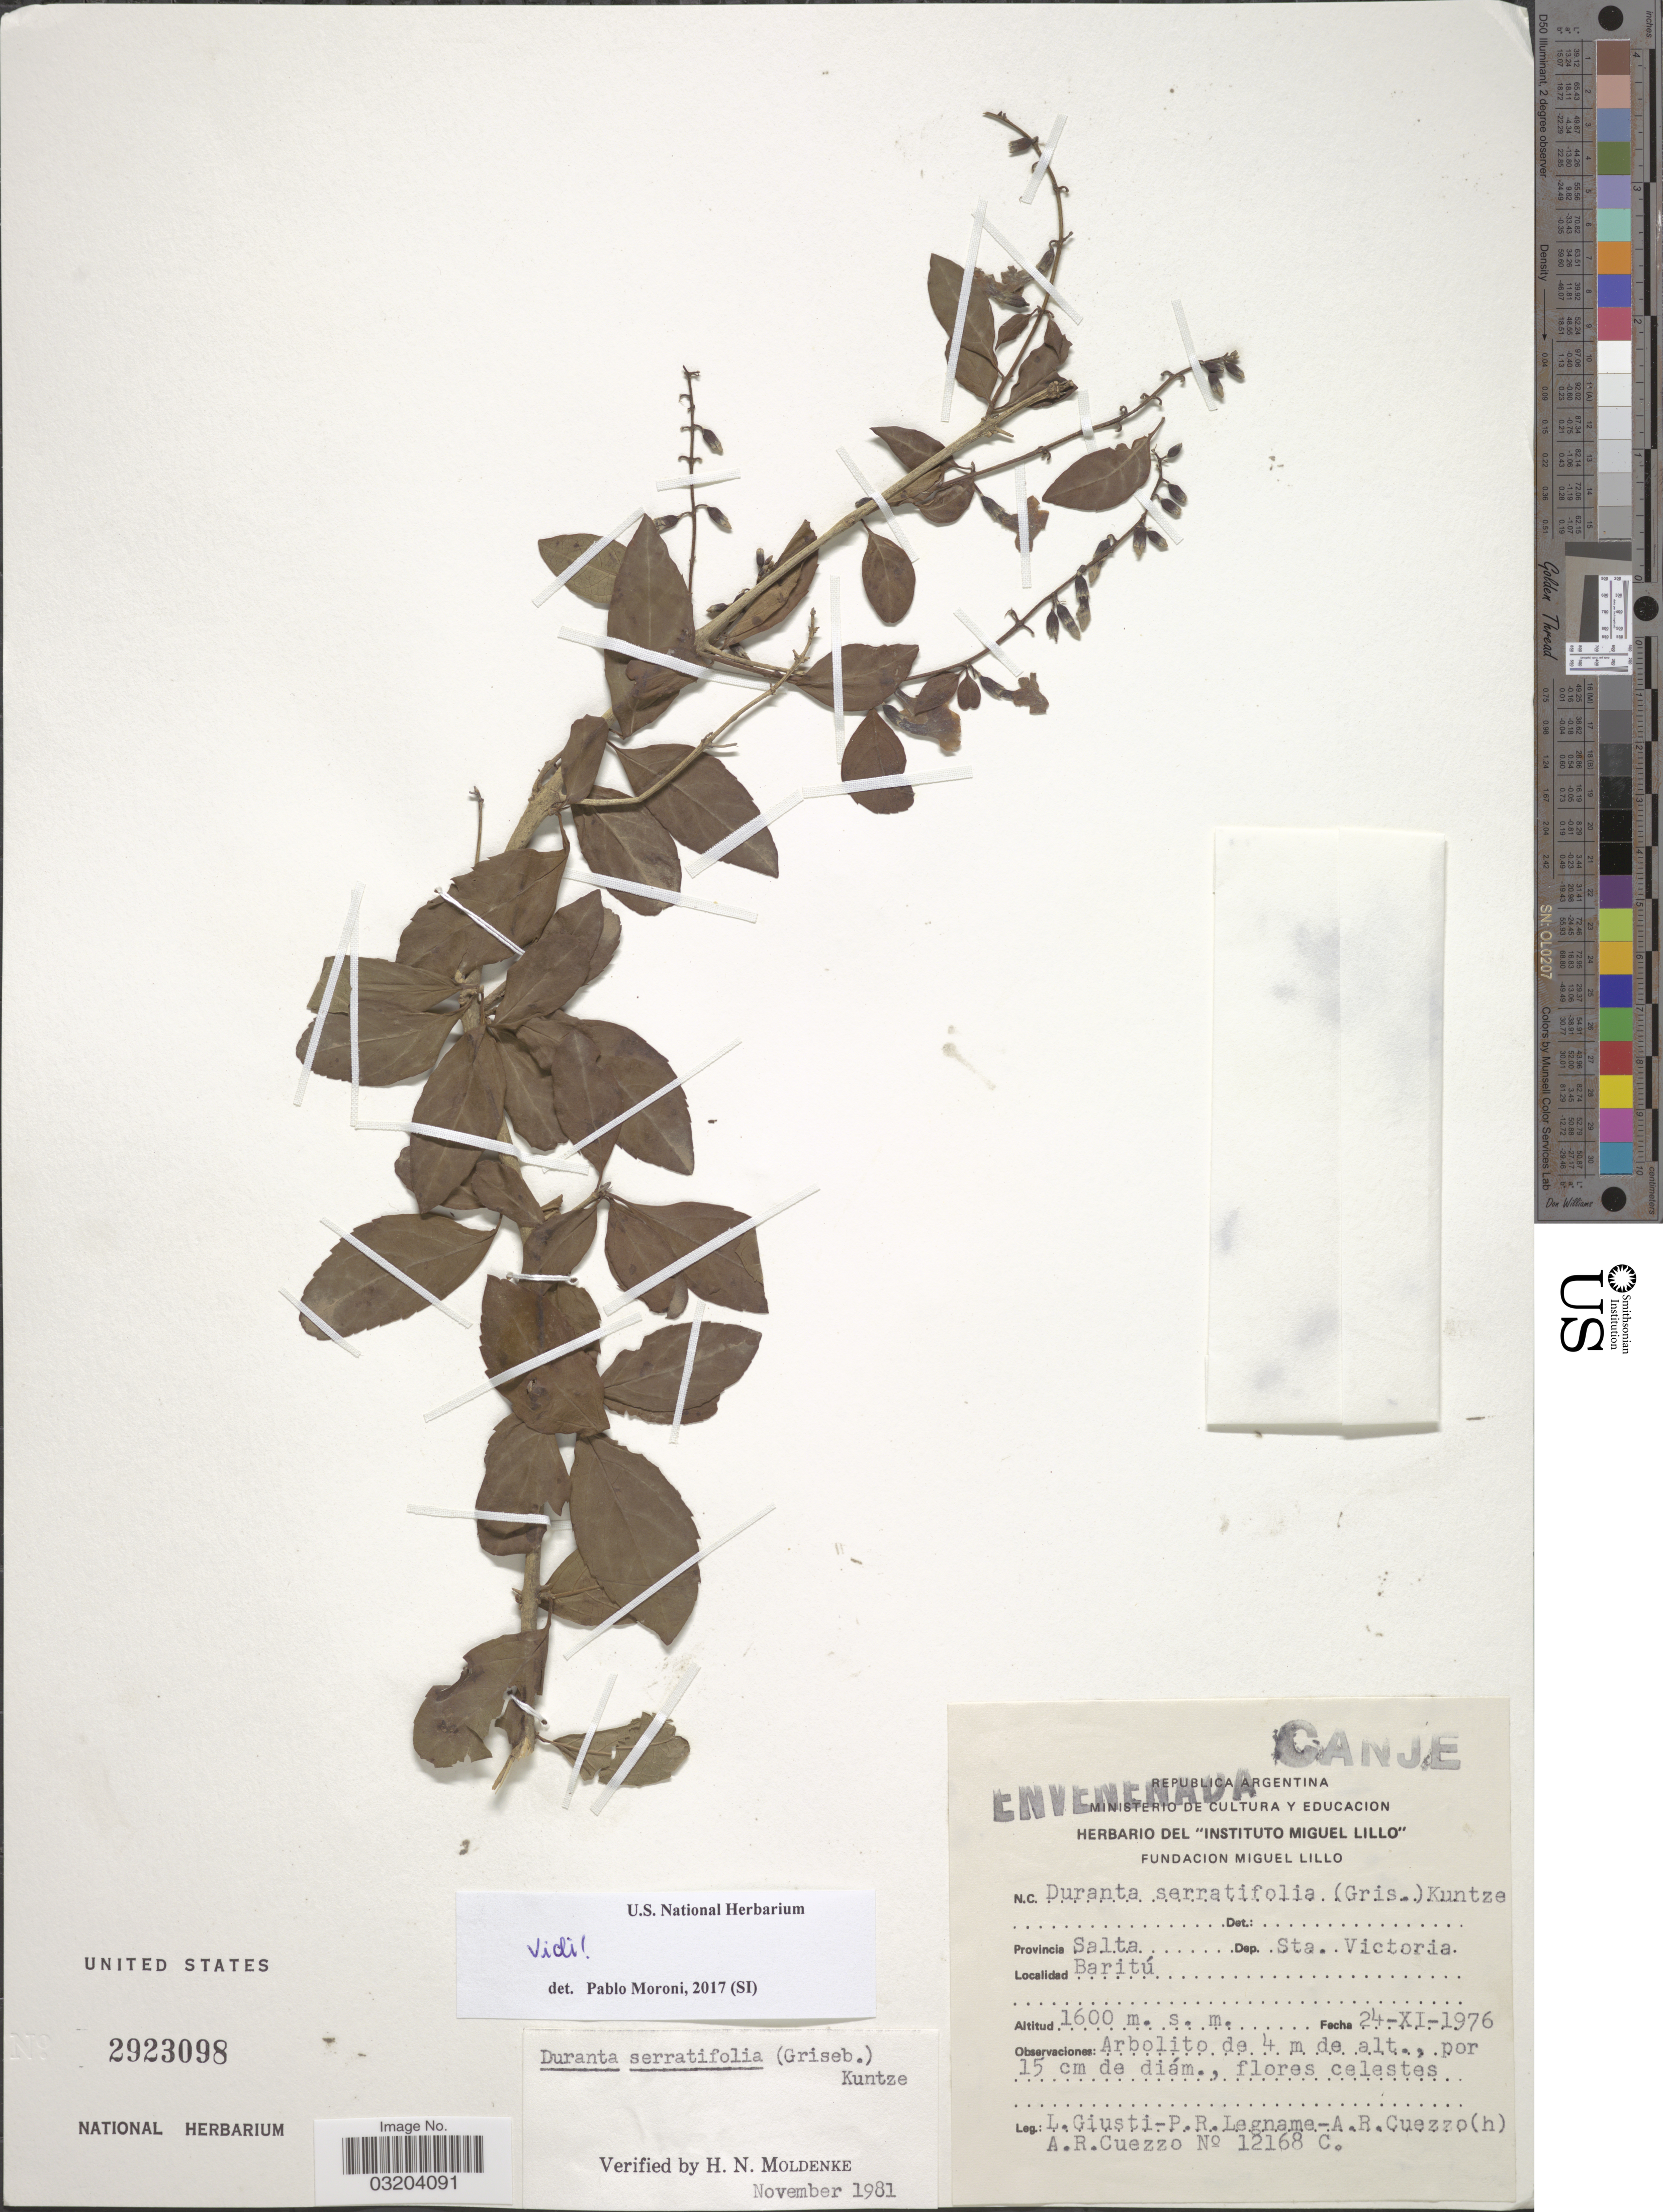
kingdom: Plantae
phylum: Tracheophyta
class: Magnoliopsida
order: Lamiales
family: Verbenaceae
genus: Duranta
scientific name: Duranta serratifolia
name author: (Griseb.) Kuntze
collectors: L. Giusti, P. R. Legname, A. Cuezzo & A. Cuezzo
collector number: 12168 C.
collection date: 1976-11-24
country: Argentina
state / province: Salta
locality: Dep. Sta. Victoria. Baritú.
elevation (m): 1600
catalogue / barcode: US 2923098